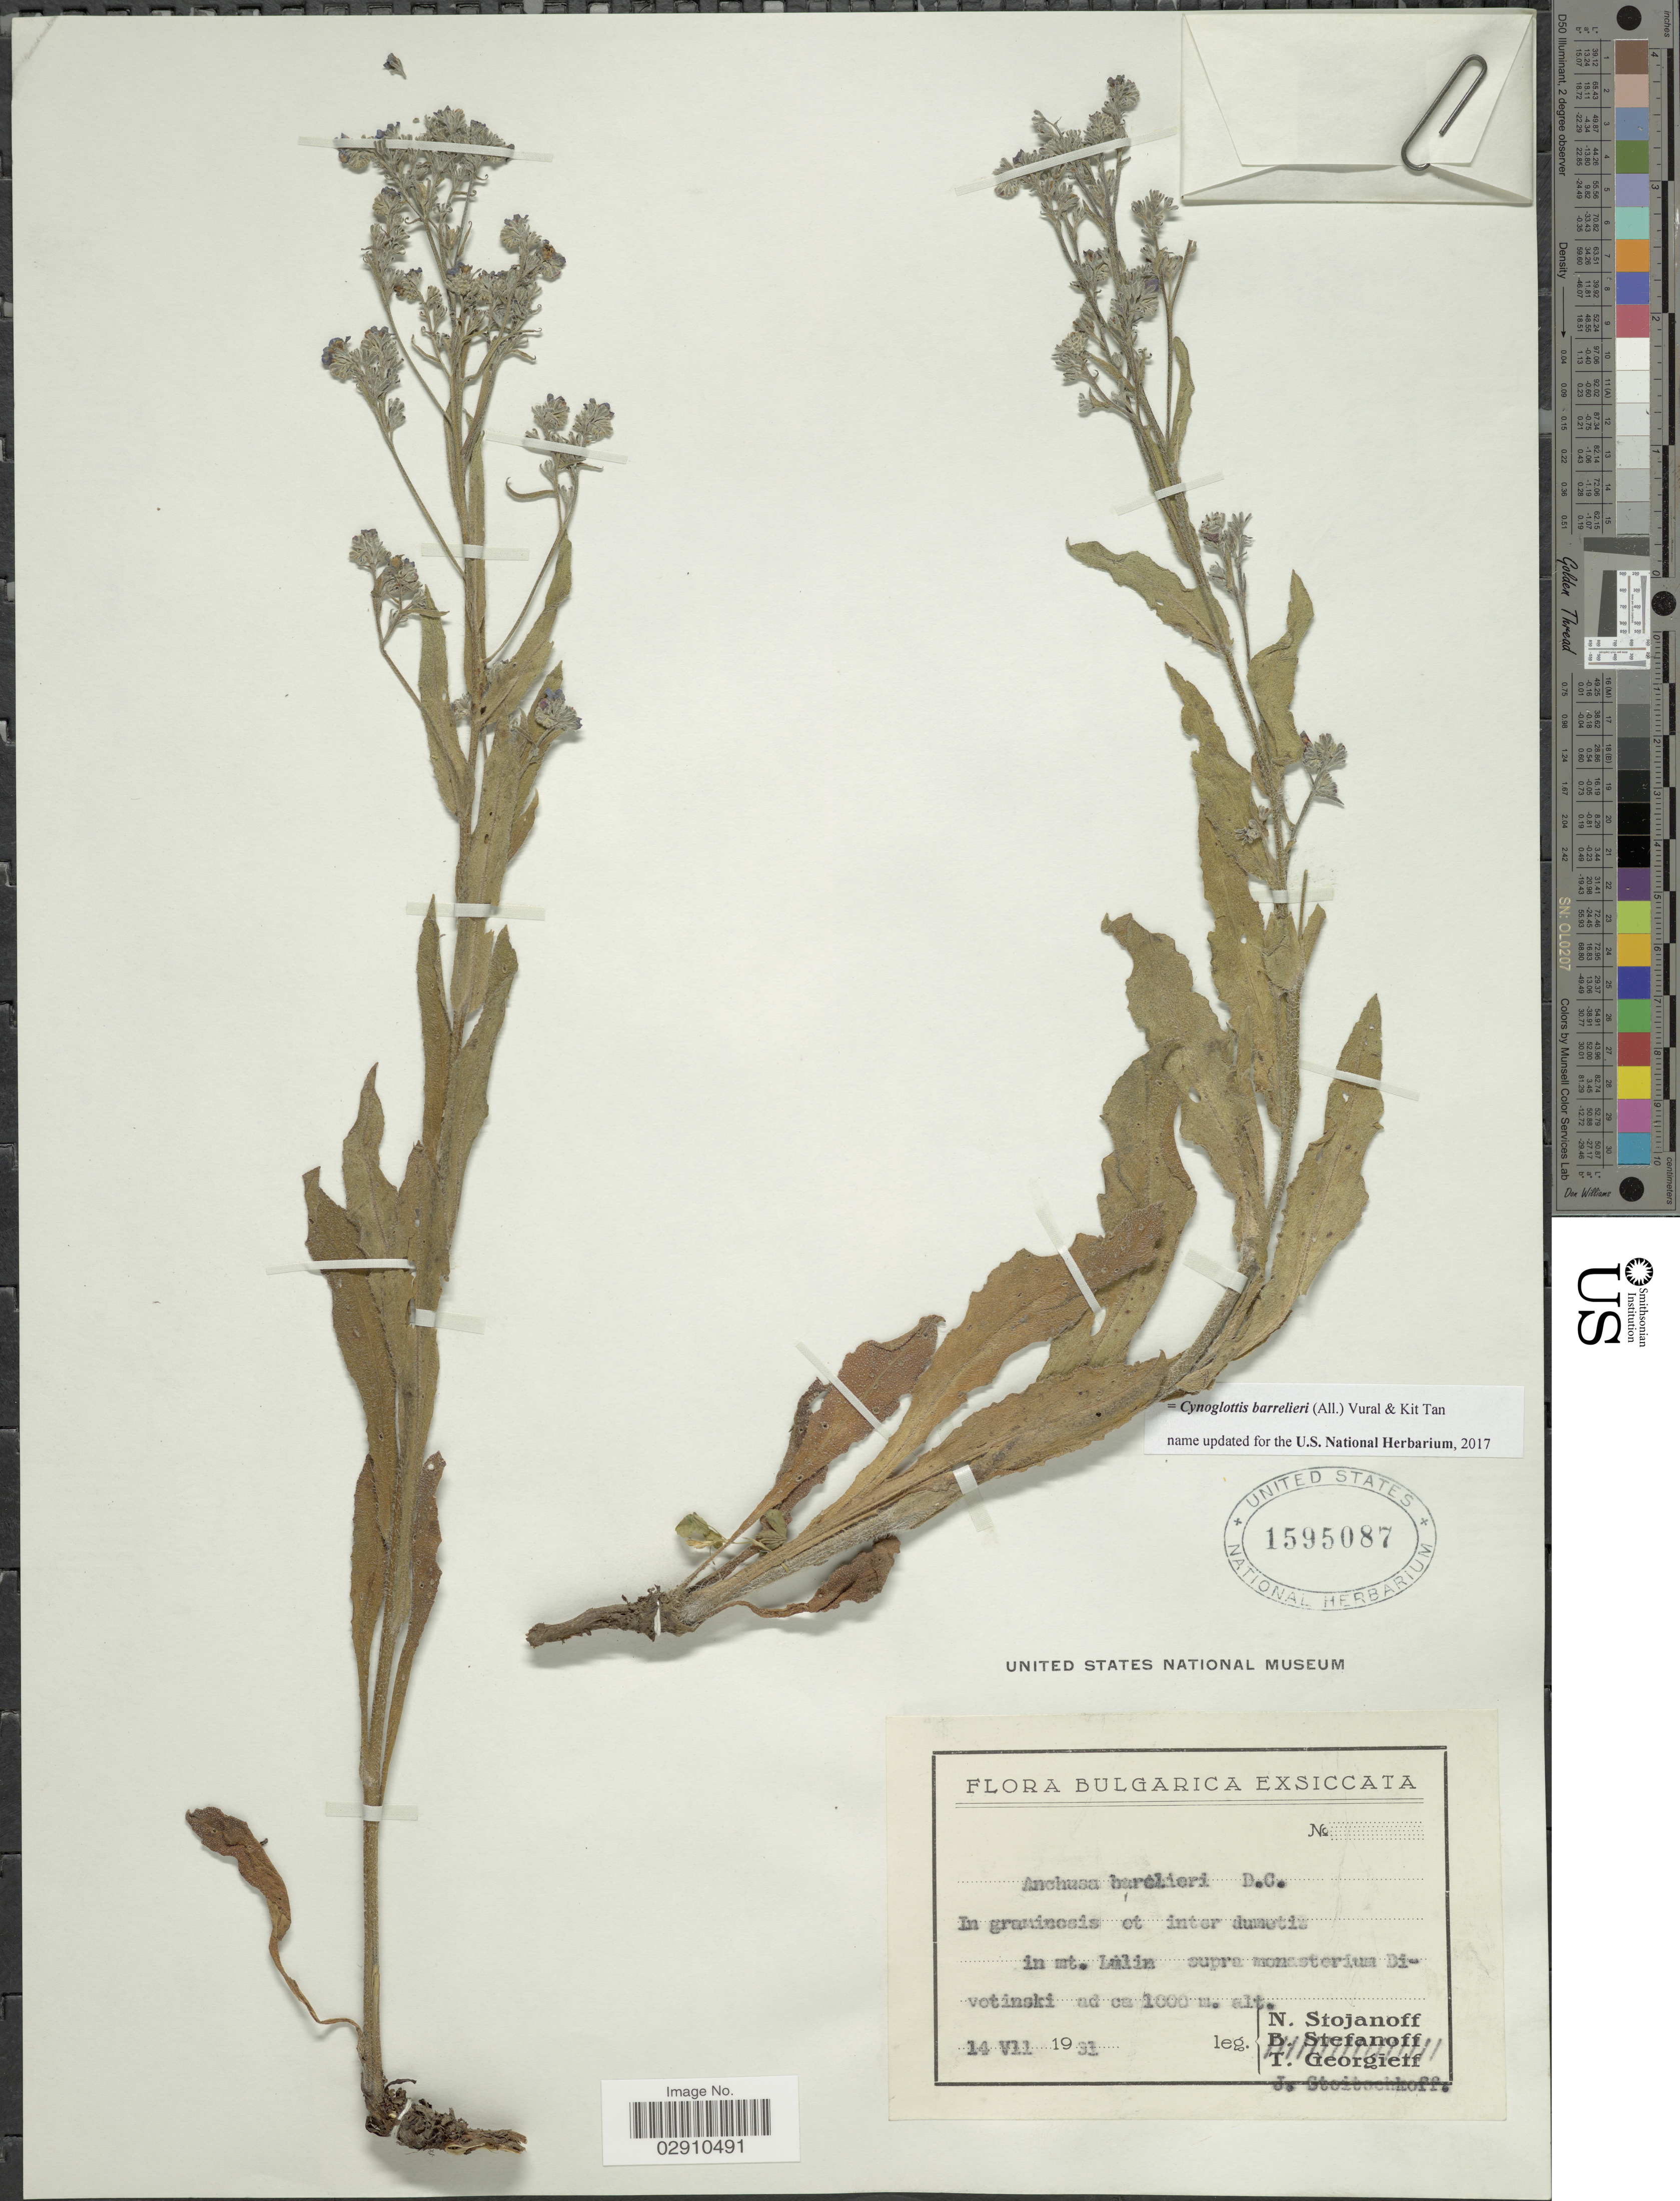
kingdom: Plantae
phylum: Tracheophyta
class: Magnoliopsida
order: Boraginales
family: Boraginaceae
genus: Cynoglottis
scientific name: Cynoglottis barrelieri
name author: (All.) Vural & Kit Tan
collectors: N. Stojanoff & Collector illegible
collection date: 1931-07-14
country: Bulgaria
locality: In graminosis et inter dumetis in mt. Lülin supra monasterium Bivotinski.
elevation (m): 1000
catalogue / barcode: US 1595087